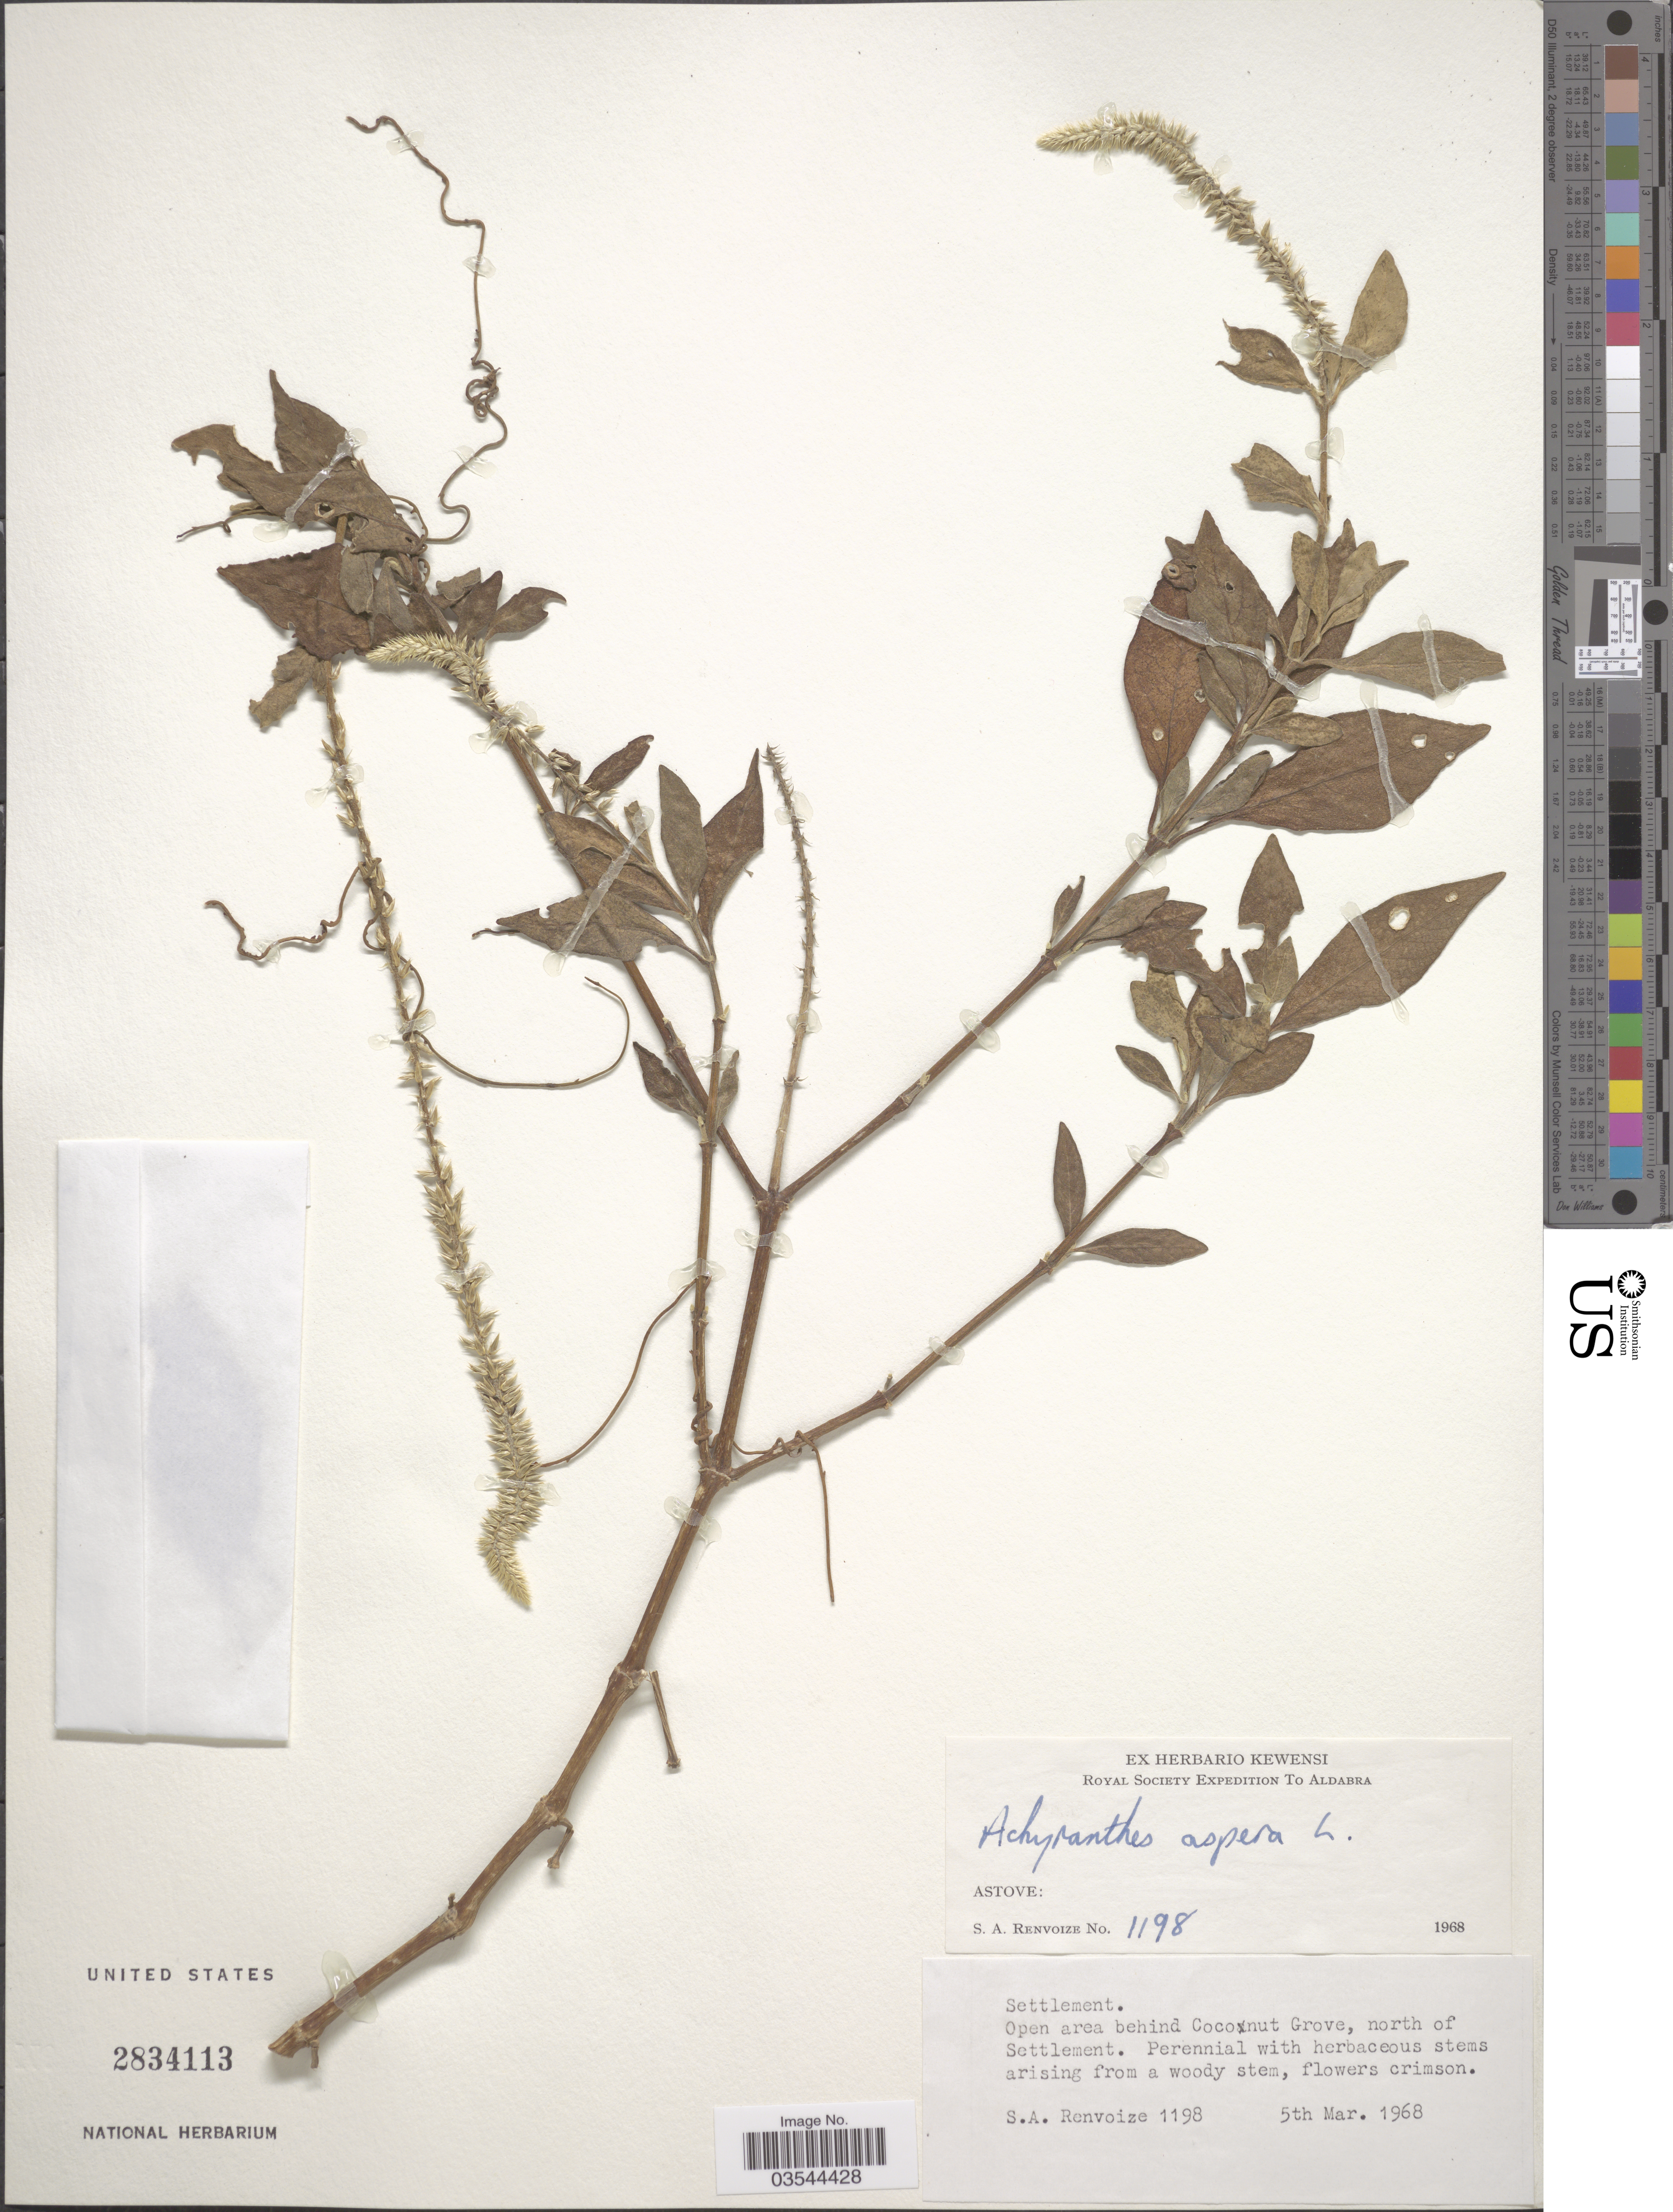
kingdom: Plantae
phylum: Tracheophyta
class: Magnoliopsida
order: Caryophyllales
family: Amaranthaceae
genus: Achyranthes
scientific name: Achyranthes aspera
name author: L.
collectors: S. A. Renvoize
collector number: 1198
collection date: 1968-03-05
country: Seychelles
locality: Aldabra. Astove. Settlement. Open area behind Coconut Grove, north of Settlement.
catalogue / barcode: US 2834113